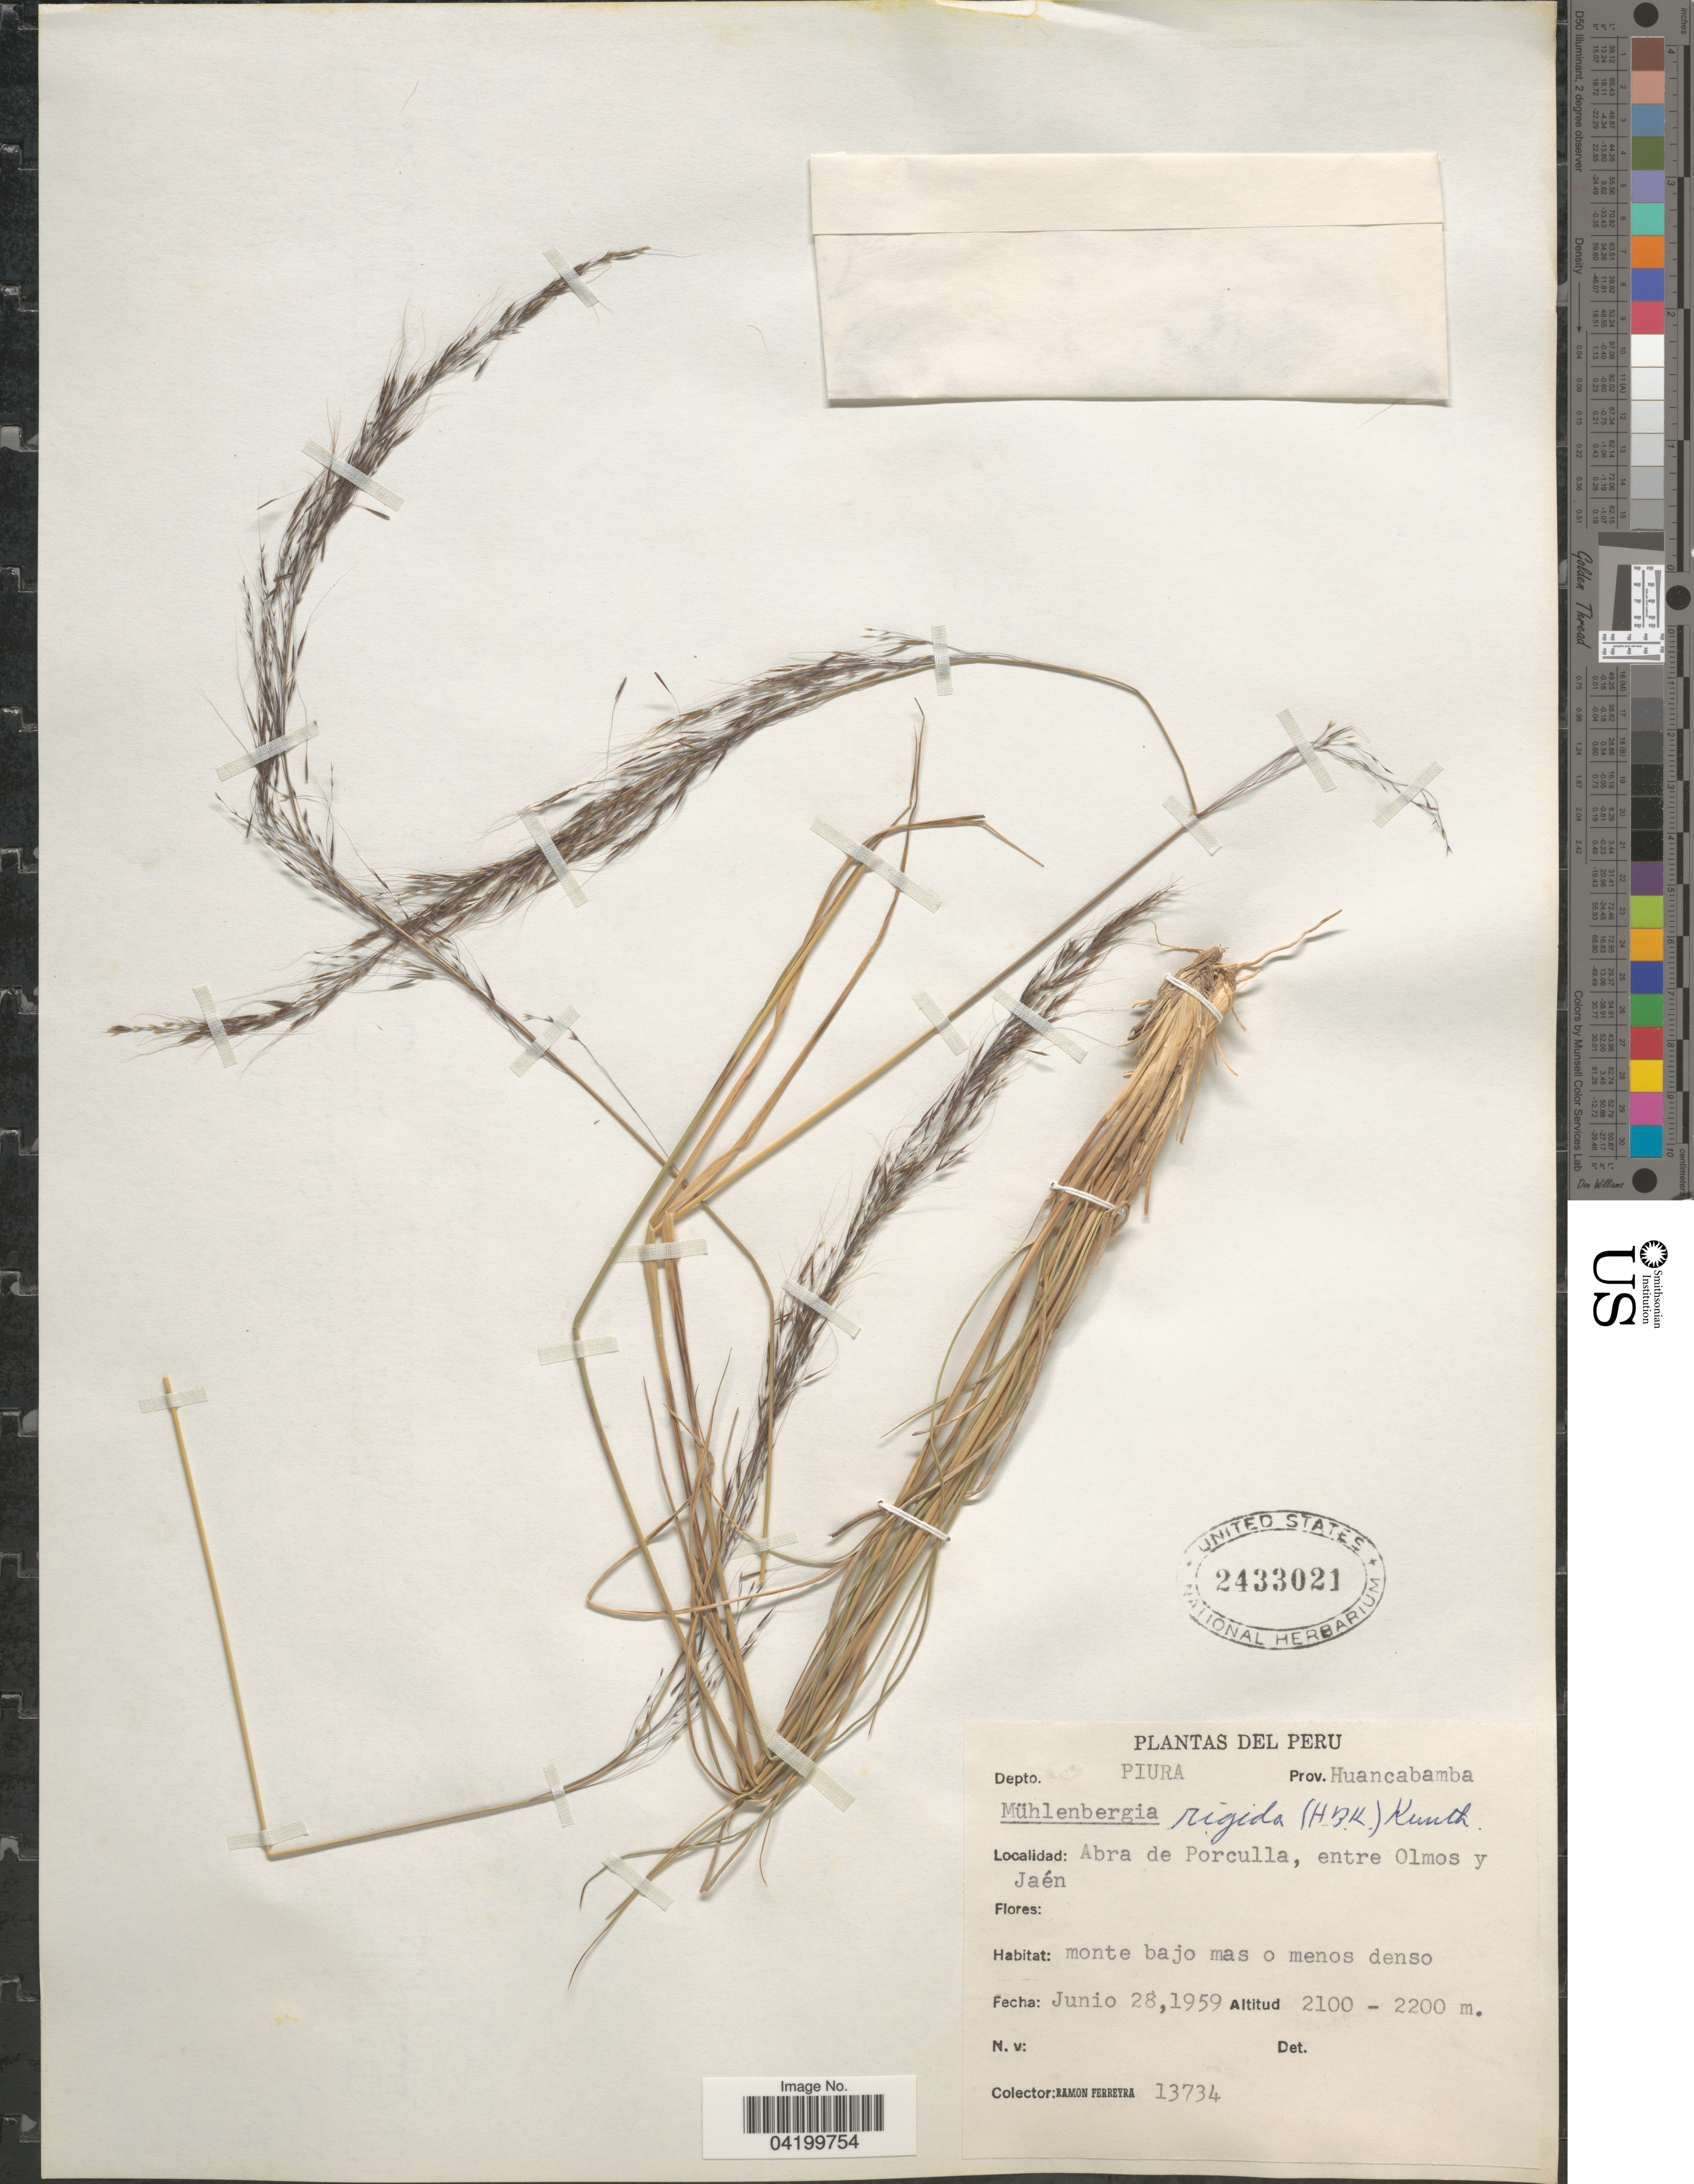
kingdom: Plantae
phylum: Tracheophyta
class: Liliopsida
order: Poales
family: Poaceae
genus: Muhlenbergia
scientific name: Muhlenbergia rigida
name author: (Kunth) Kunth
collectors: R. A. Ferreyra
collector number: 13734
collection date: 1959-06-28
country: Peru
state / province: Piura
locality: Depto. Piura. Prov. Huancabamba. Abra de Porculla, entre Olmos y Jaén.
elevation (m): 2100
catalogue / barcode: US 2433021